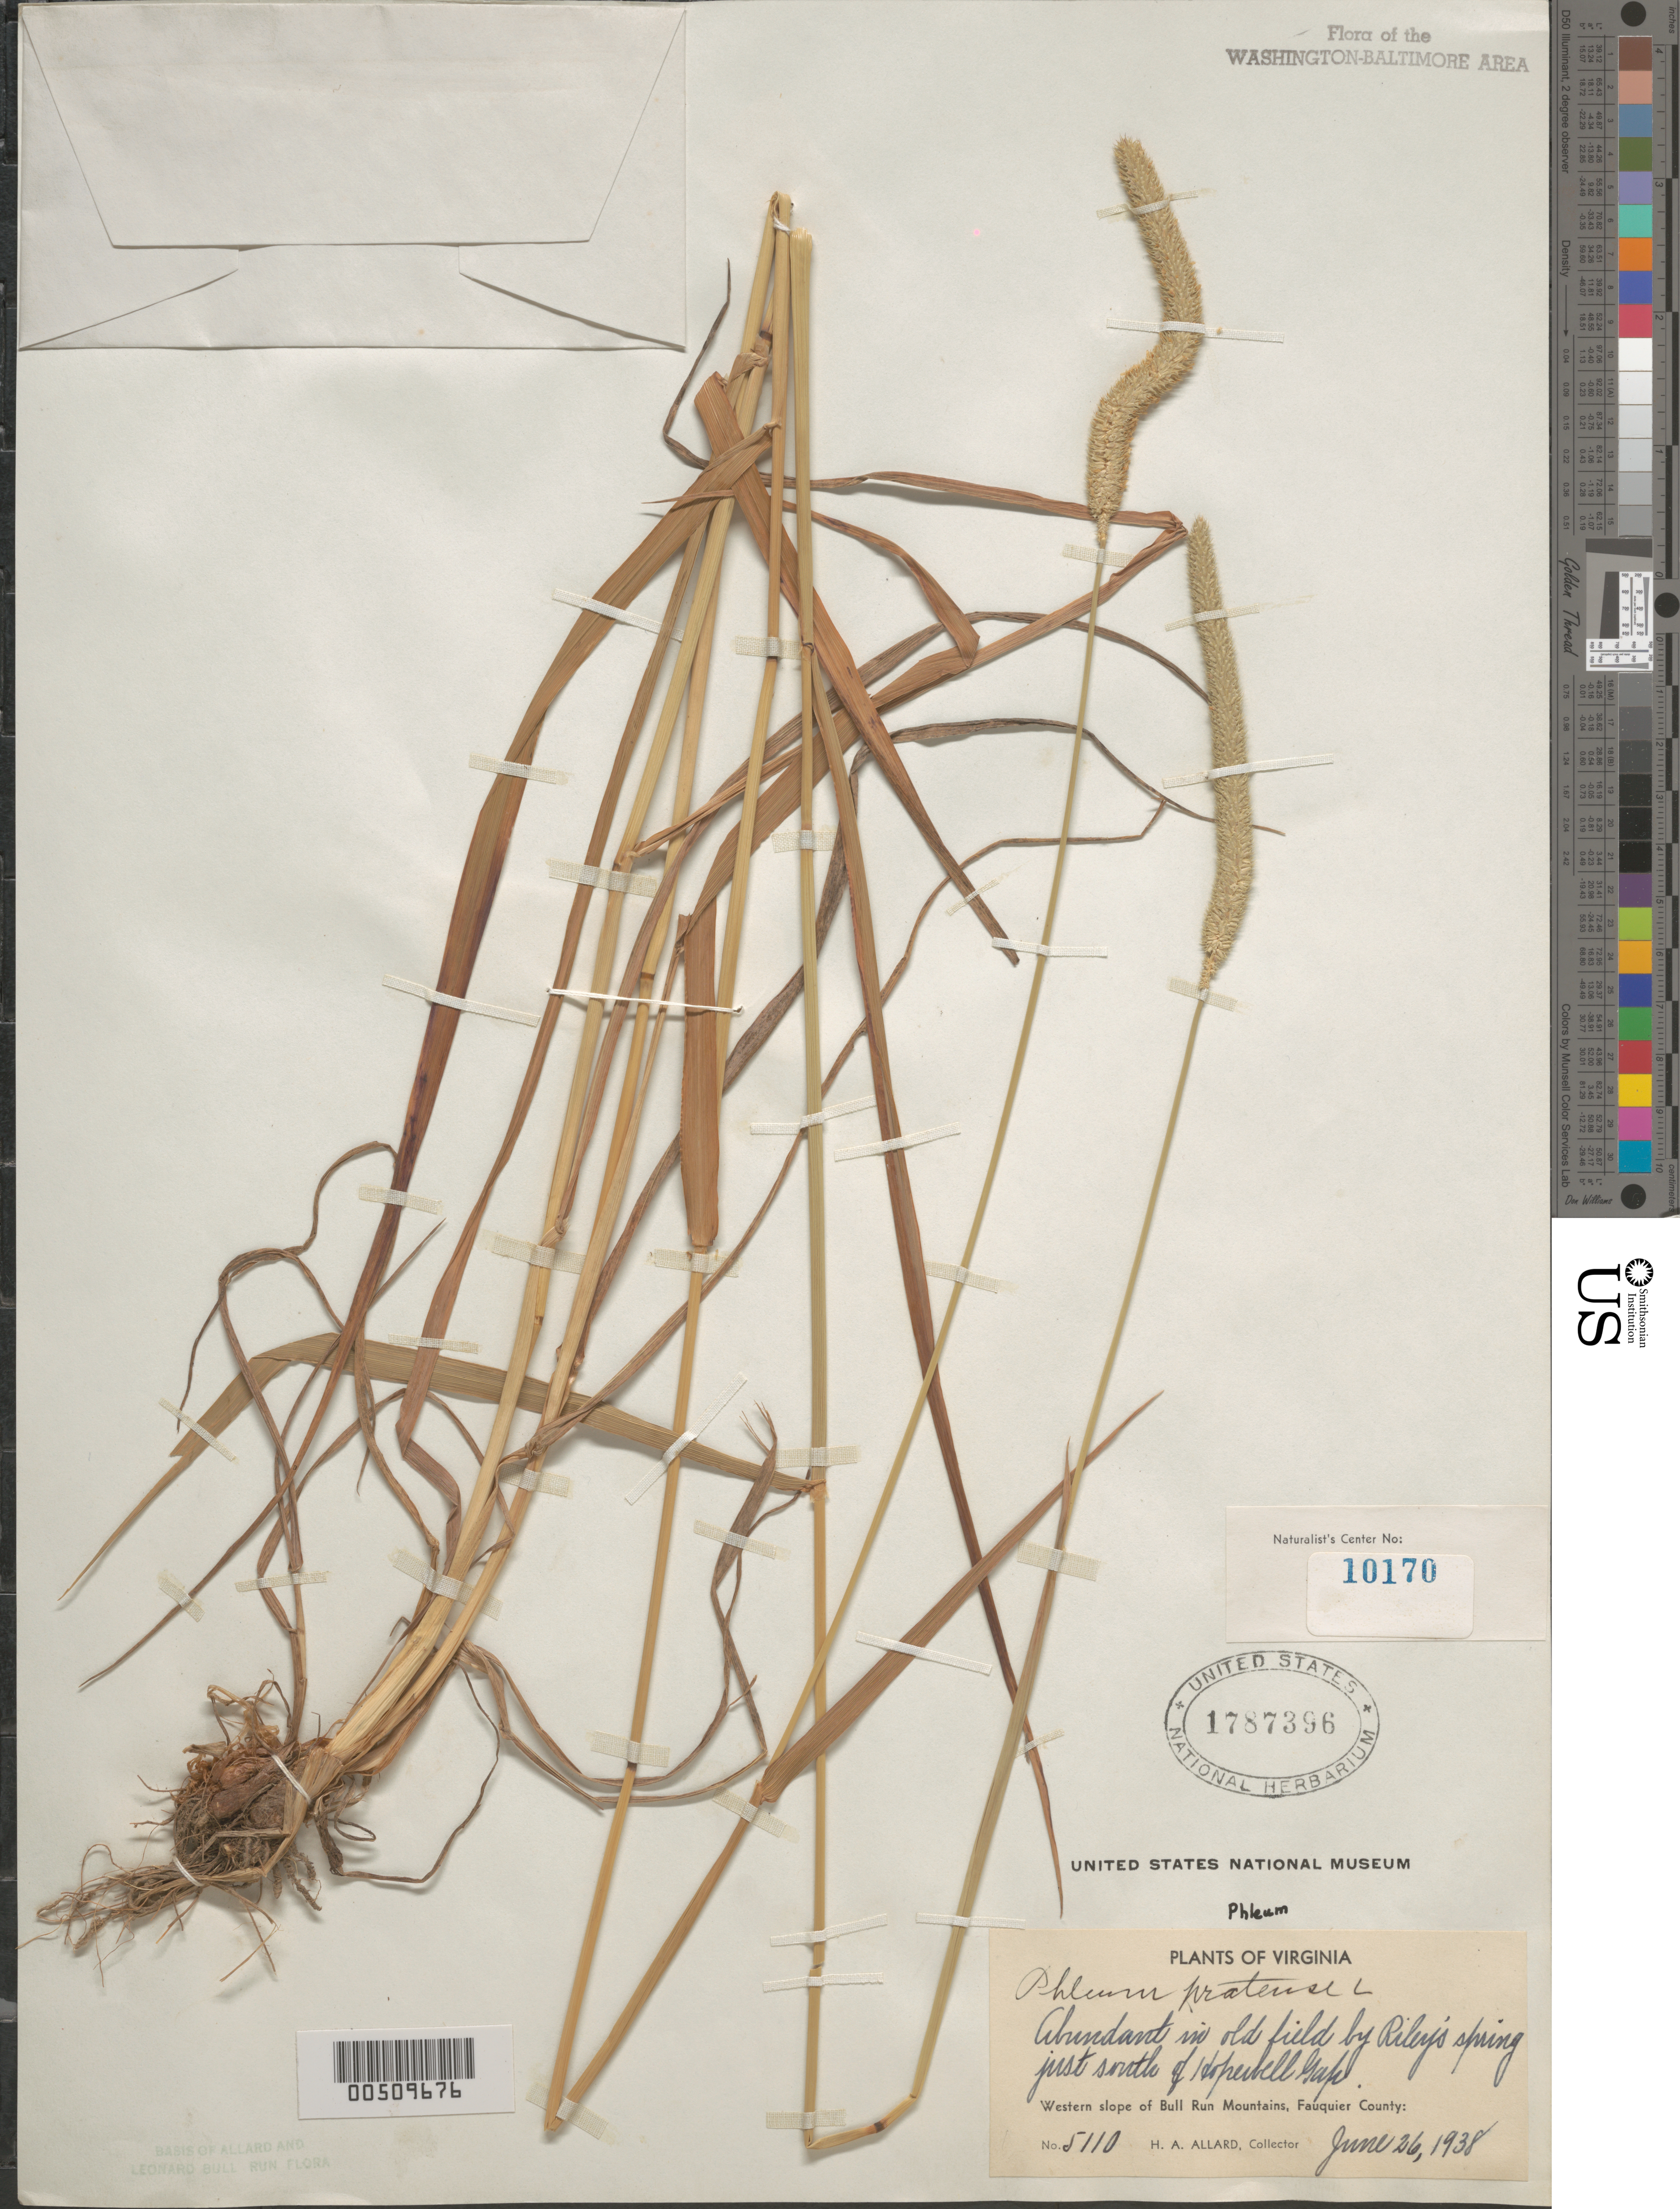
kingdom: Plantae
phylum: Tracheophyta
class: Liliopsida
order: Poales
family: Poaceae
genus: Phleum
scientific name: Phleum pratense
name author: L.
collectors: H. A. Allard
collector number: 5110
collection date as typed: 26 Jun 1938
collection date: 1938-06-26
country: United States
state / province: Virginia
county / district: Fauquier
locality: Bull Run Mts., S of Hopewell Gap Bull Run Mts.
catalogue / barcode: US 1787396